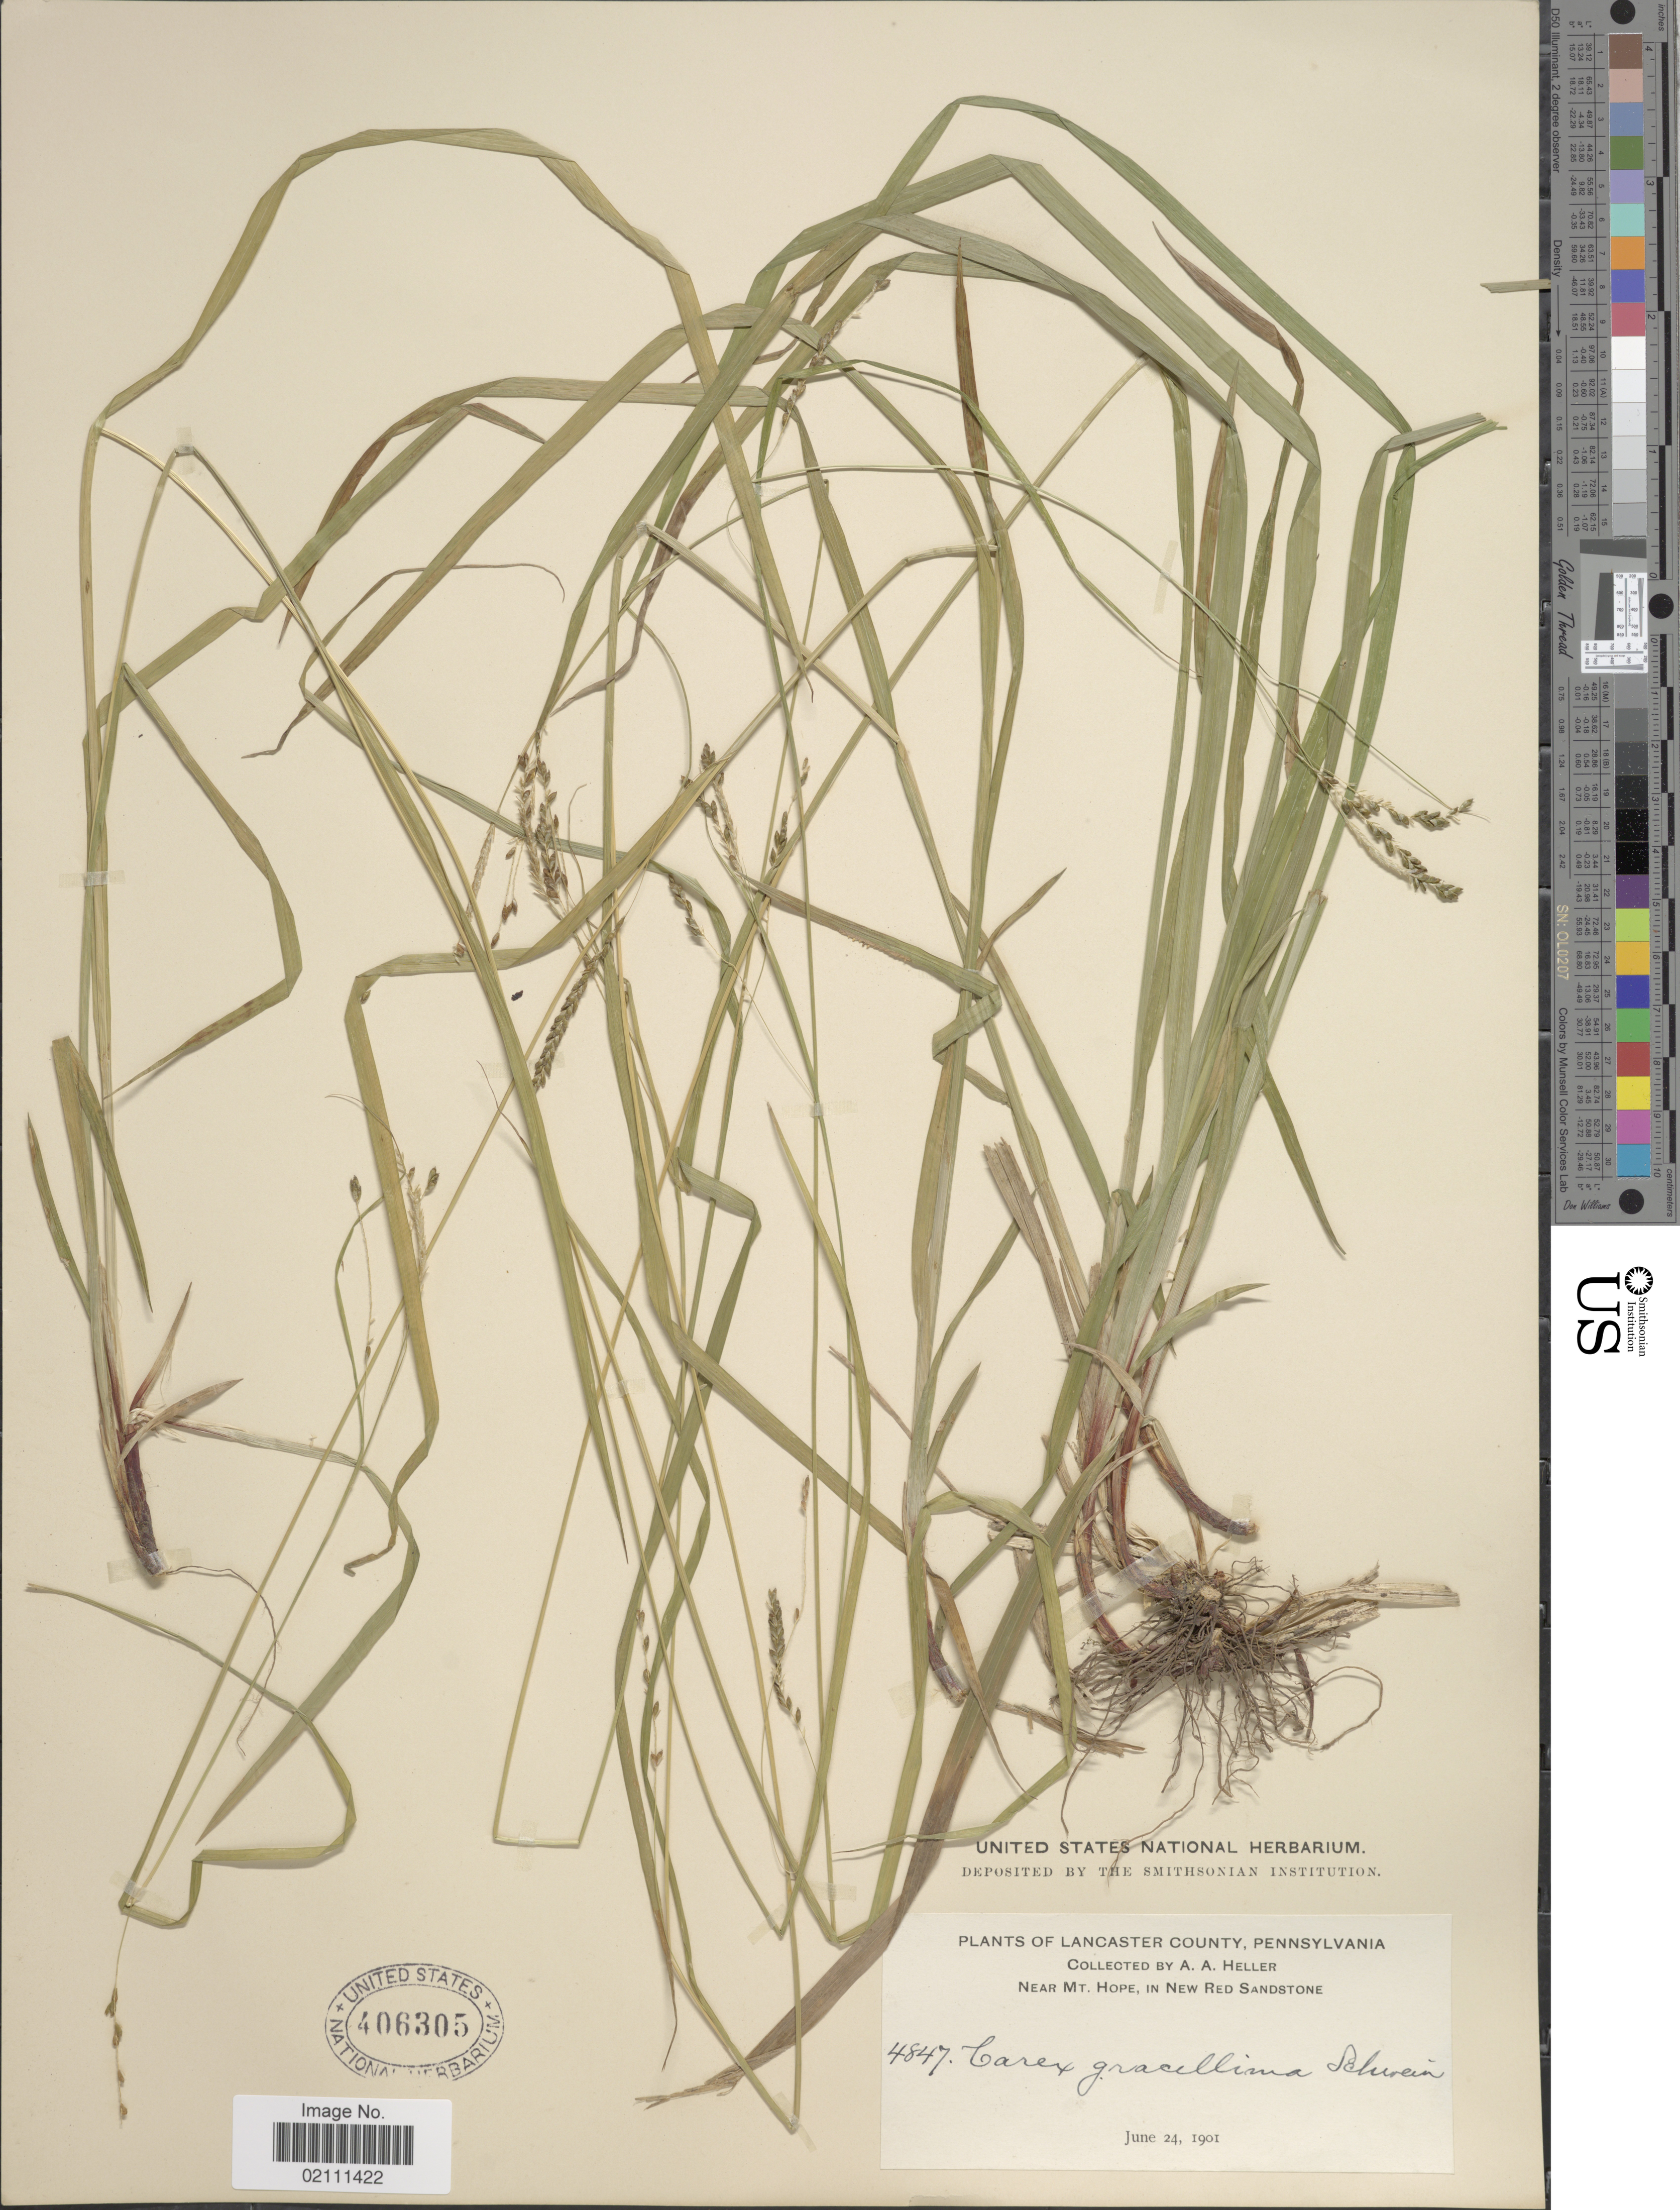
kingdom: Plantae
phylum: Tracheophyta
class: Liliopsida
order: Poales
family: Cyperaceae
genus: Carex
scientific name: Carex gracillima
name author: Schwein.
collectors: A. A. Heller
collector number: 4847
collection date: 1901-06-24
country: United States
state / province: Pennsylvania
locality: Lancaster County, near Mt. Hope, in New Red Sandstone.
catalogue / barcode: US 406305